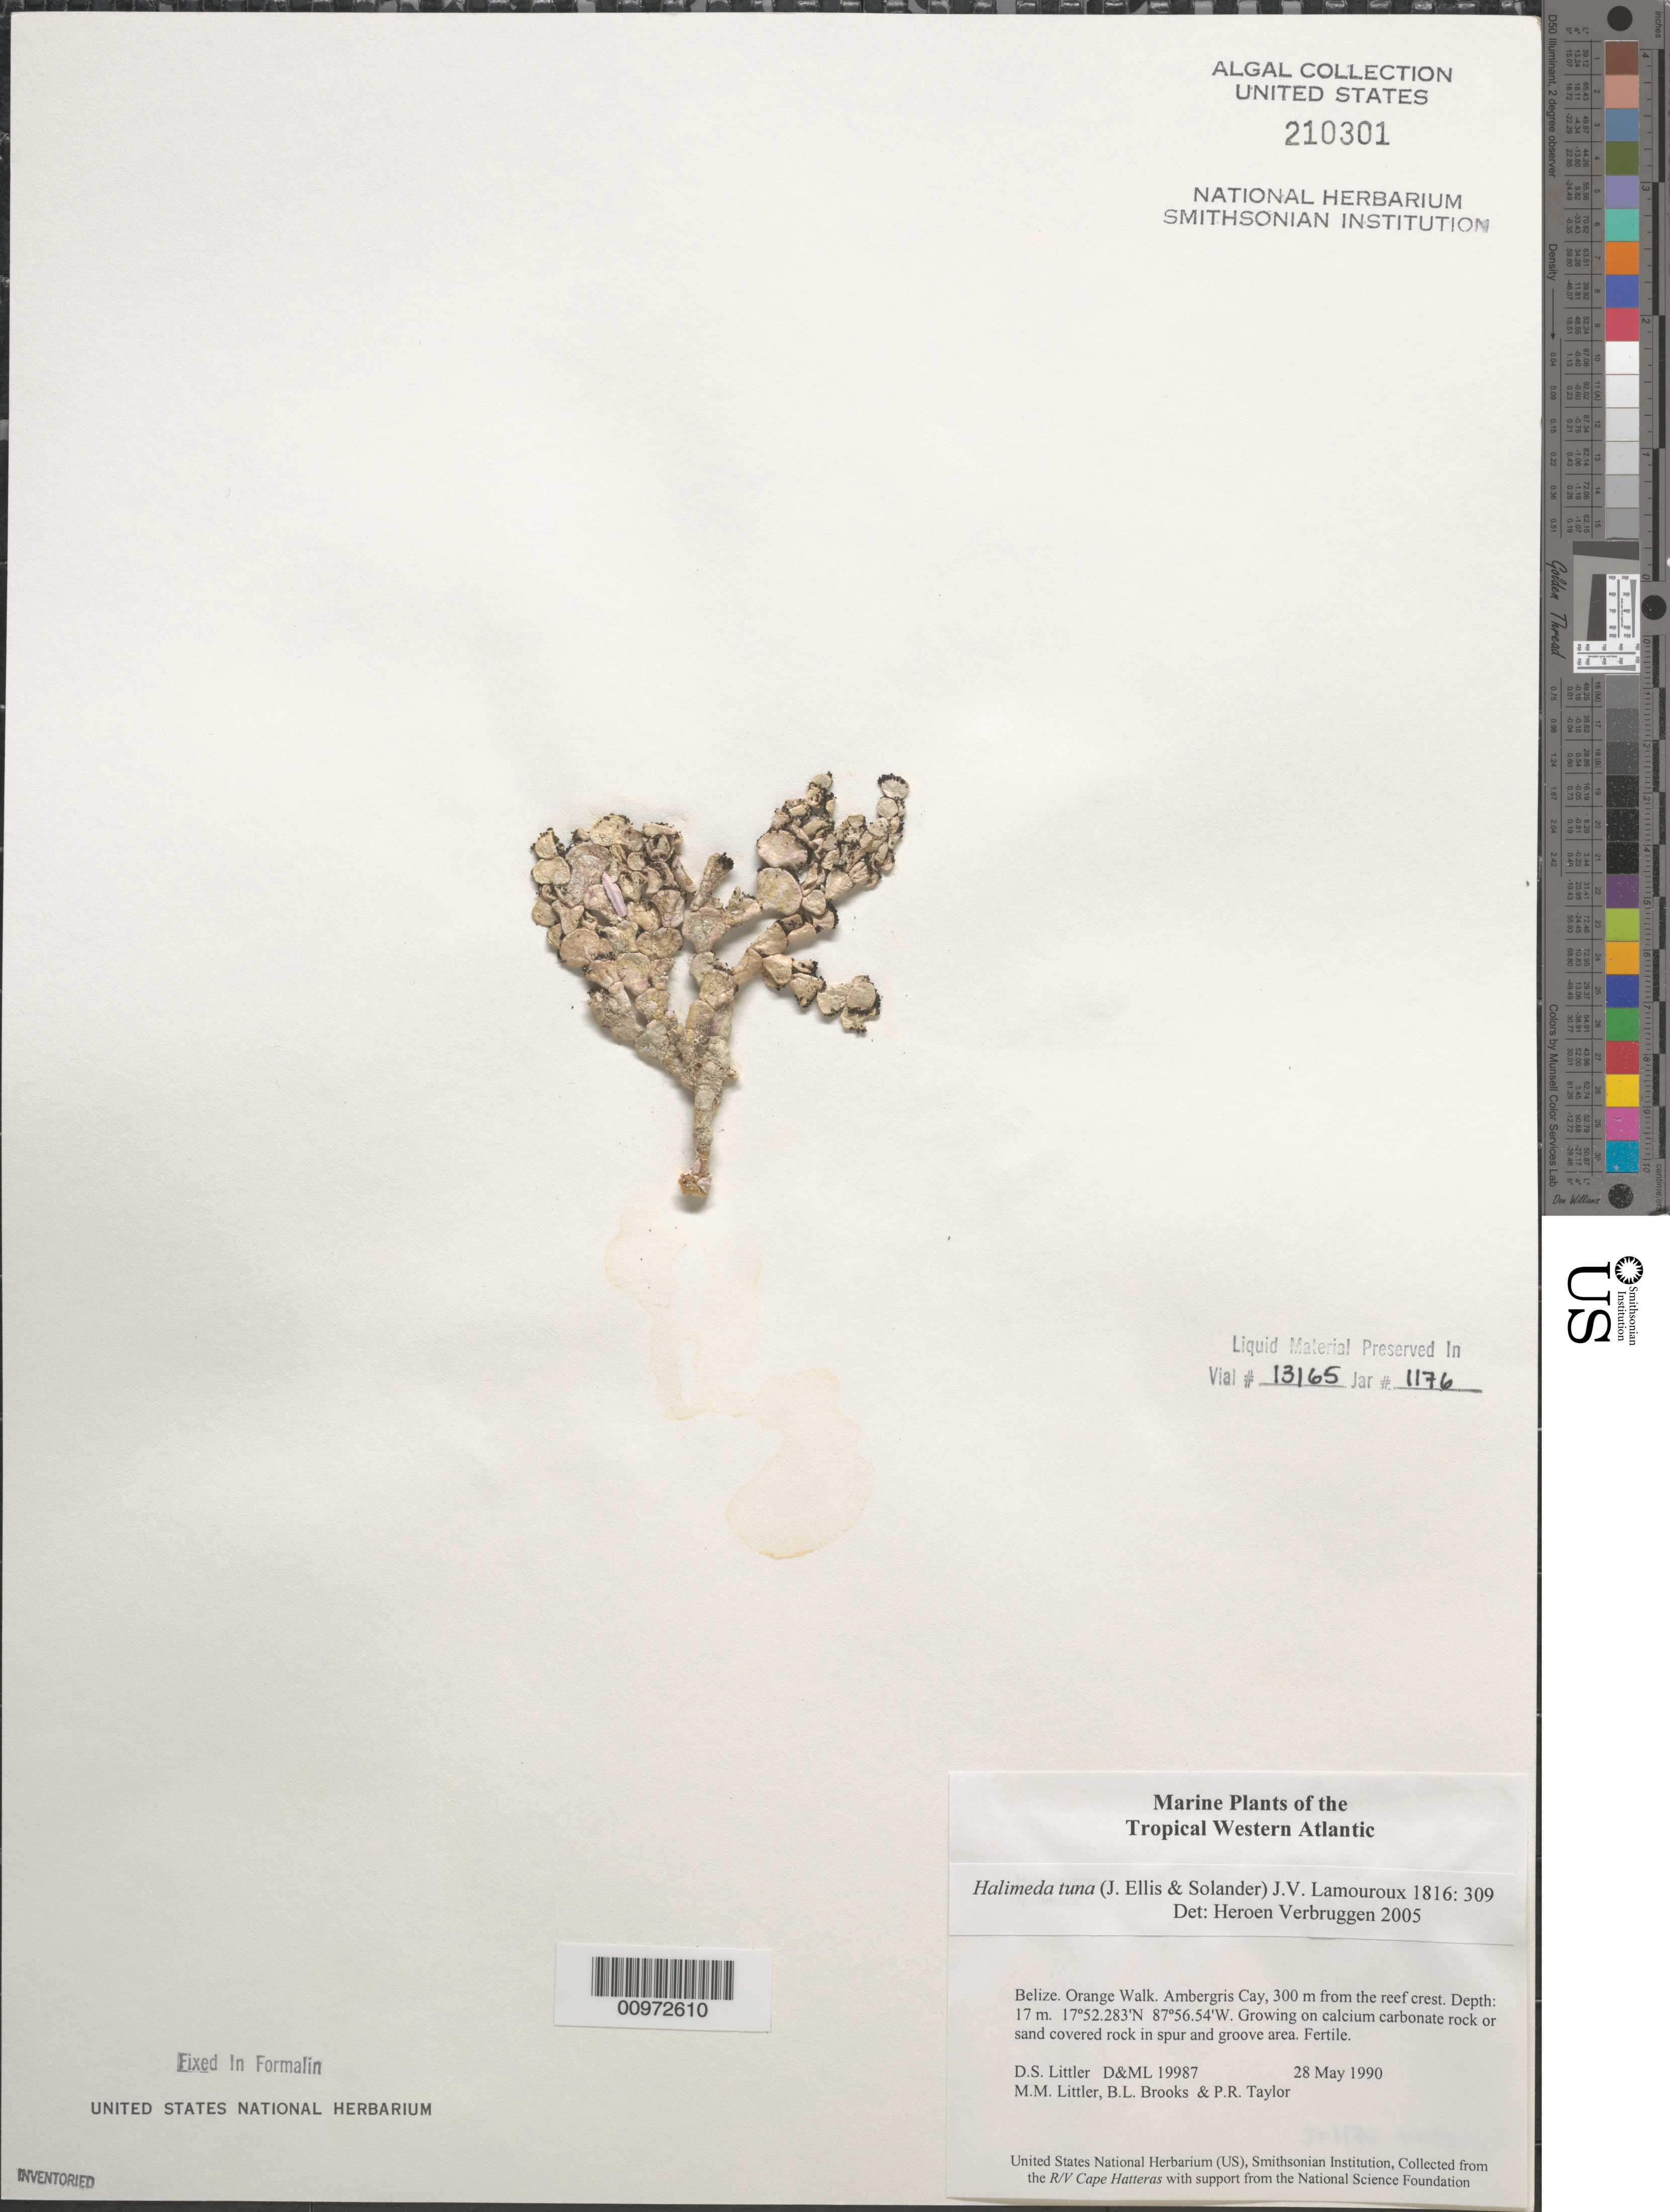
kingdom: Plantae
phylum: Chlorophyta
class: Ulvophyceae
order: Bryopsidales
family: Halimedaceae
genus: Halimeda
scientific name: Halimeda tuna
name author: (J. Ellis & Sol.) J.V.Lamouroux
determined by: Verbruggen, H.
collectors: D. S. Littler, M. M. Littler, B. Brooks & P. R. Taylor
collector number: D&ML 19984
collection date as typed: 28 May 1990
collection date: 1990-05-28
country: Belize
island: Ambergris Cay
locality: Orange Walk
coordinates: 17 52.283'N, 87 56.54'W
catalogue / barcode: US 210301